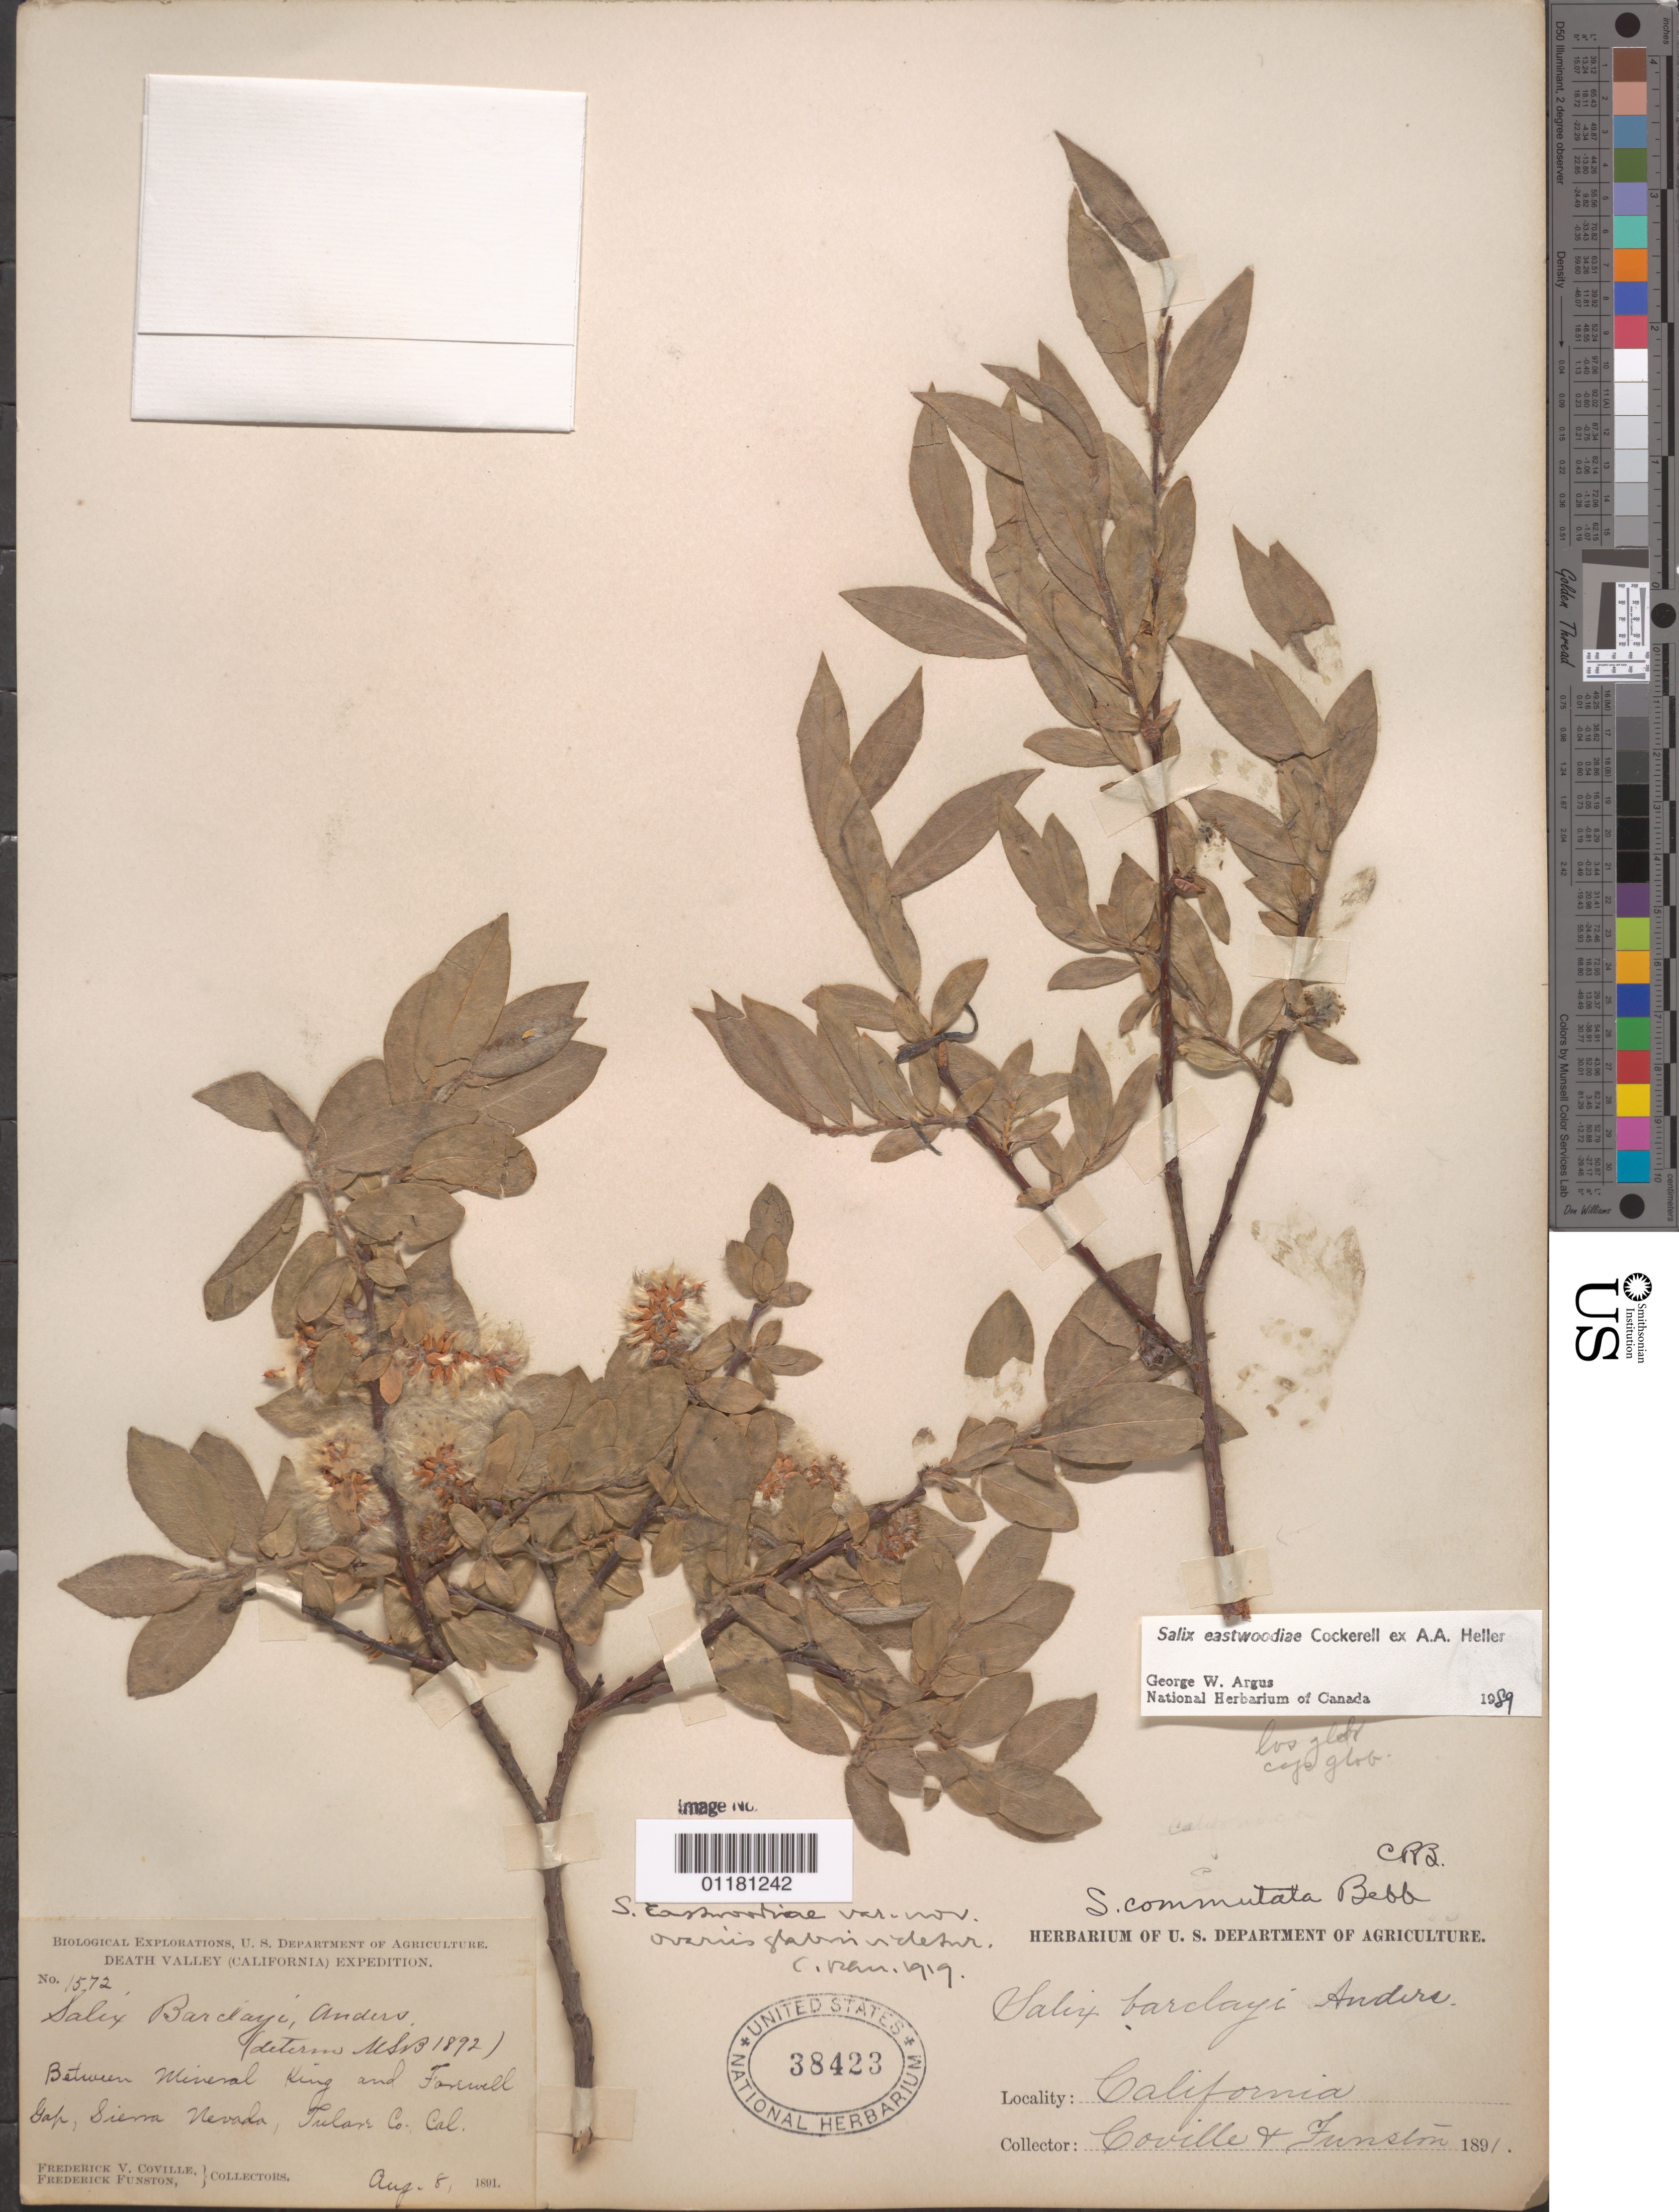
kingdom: Plantae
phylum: Tracheophyta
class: Magnoliopsida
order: Malpighiales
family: Salicaceae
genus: Salix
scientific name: Salix eastwoodiae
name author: Cockerell ex A. Heller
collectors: F. V. Coville & F. Funston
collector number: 1572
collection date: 1891-08-08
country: United States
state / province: California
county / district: Tulare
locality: Between Mineral King and Farewell Gap, Sierra Nevada.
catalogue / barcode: US 38423